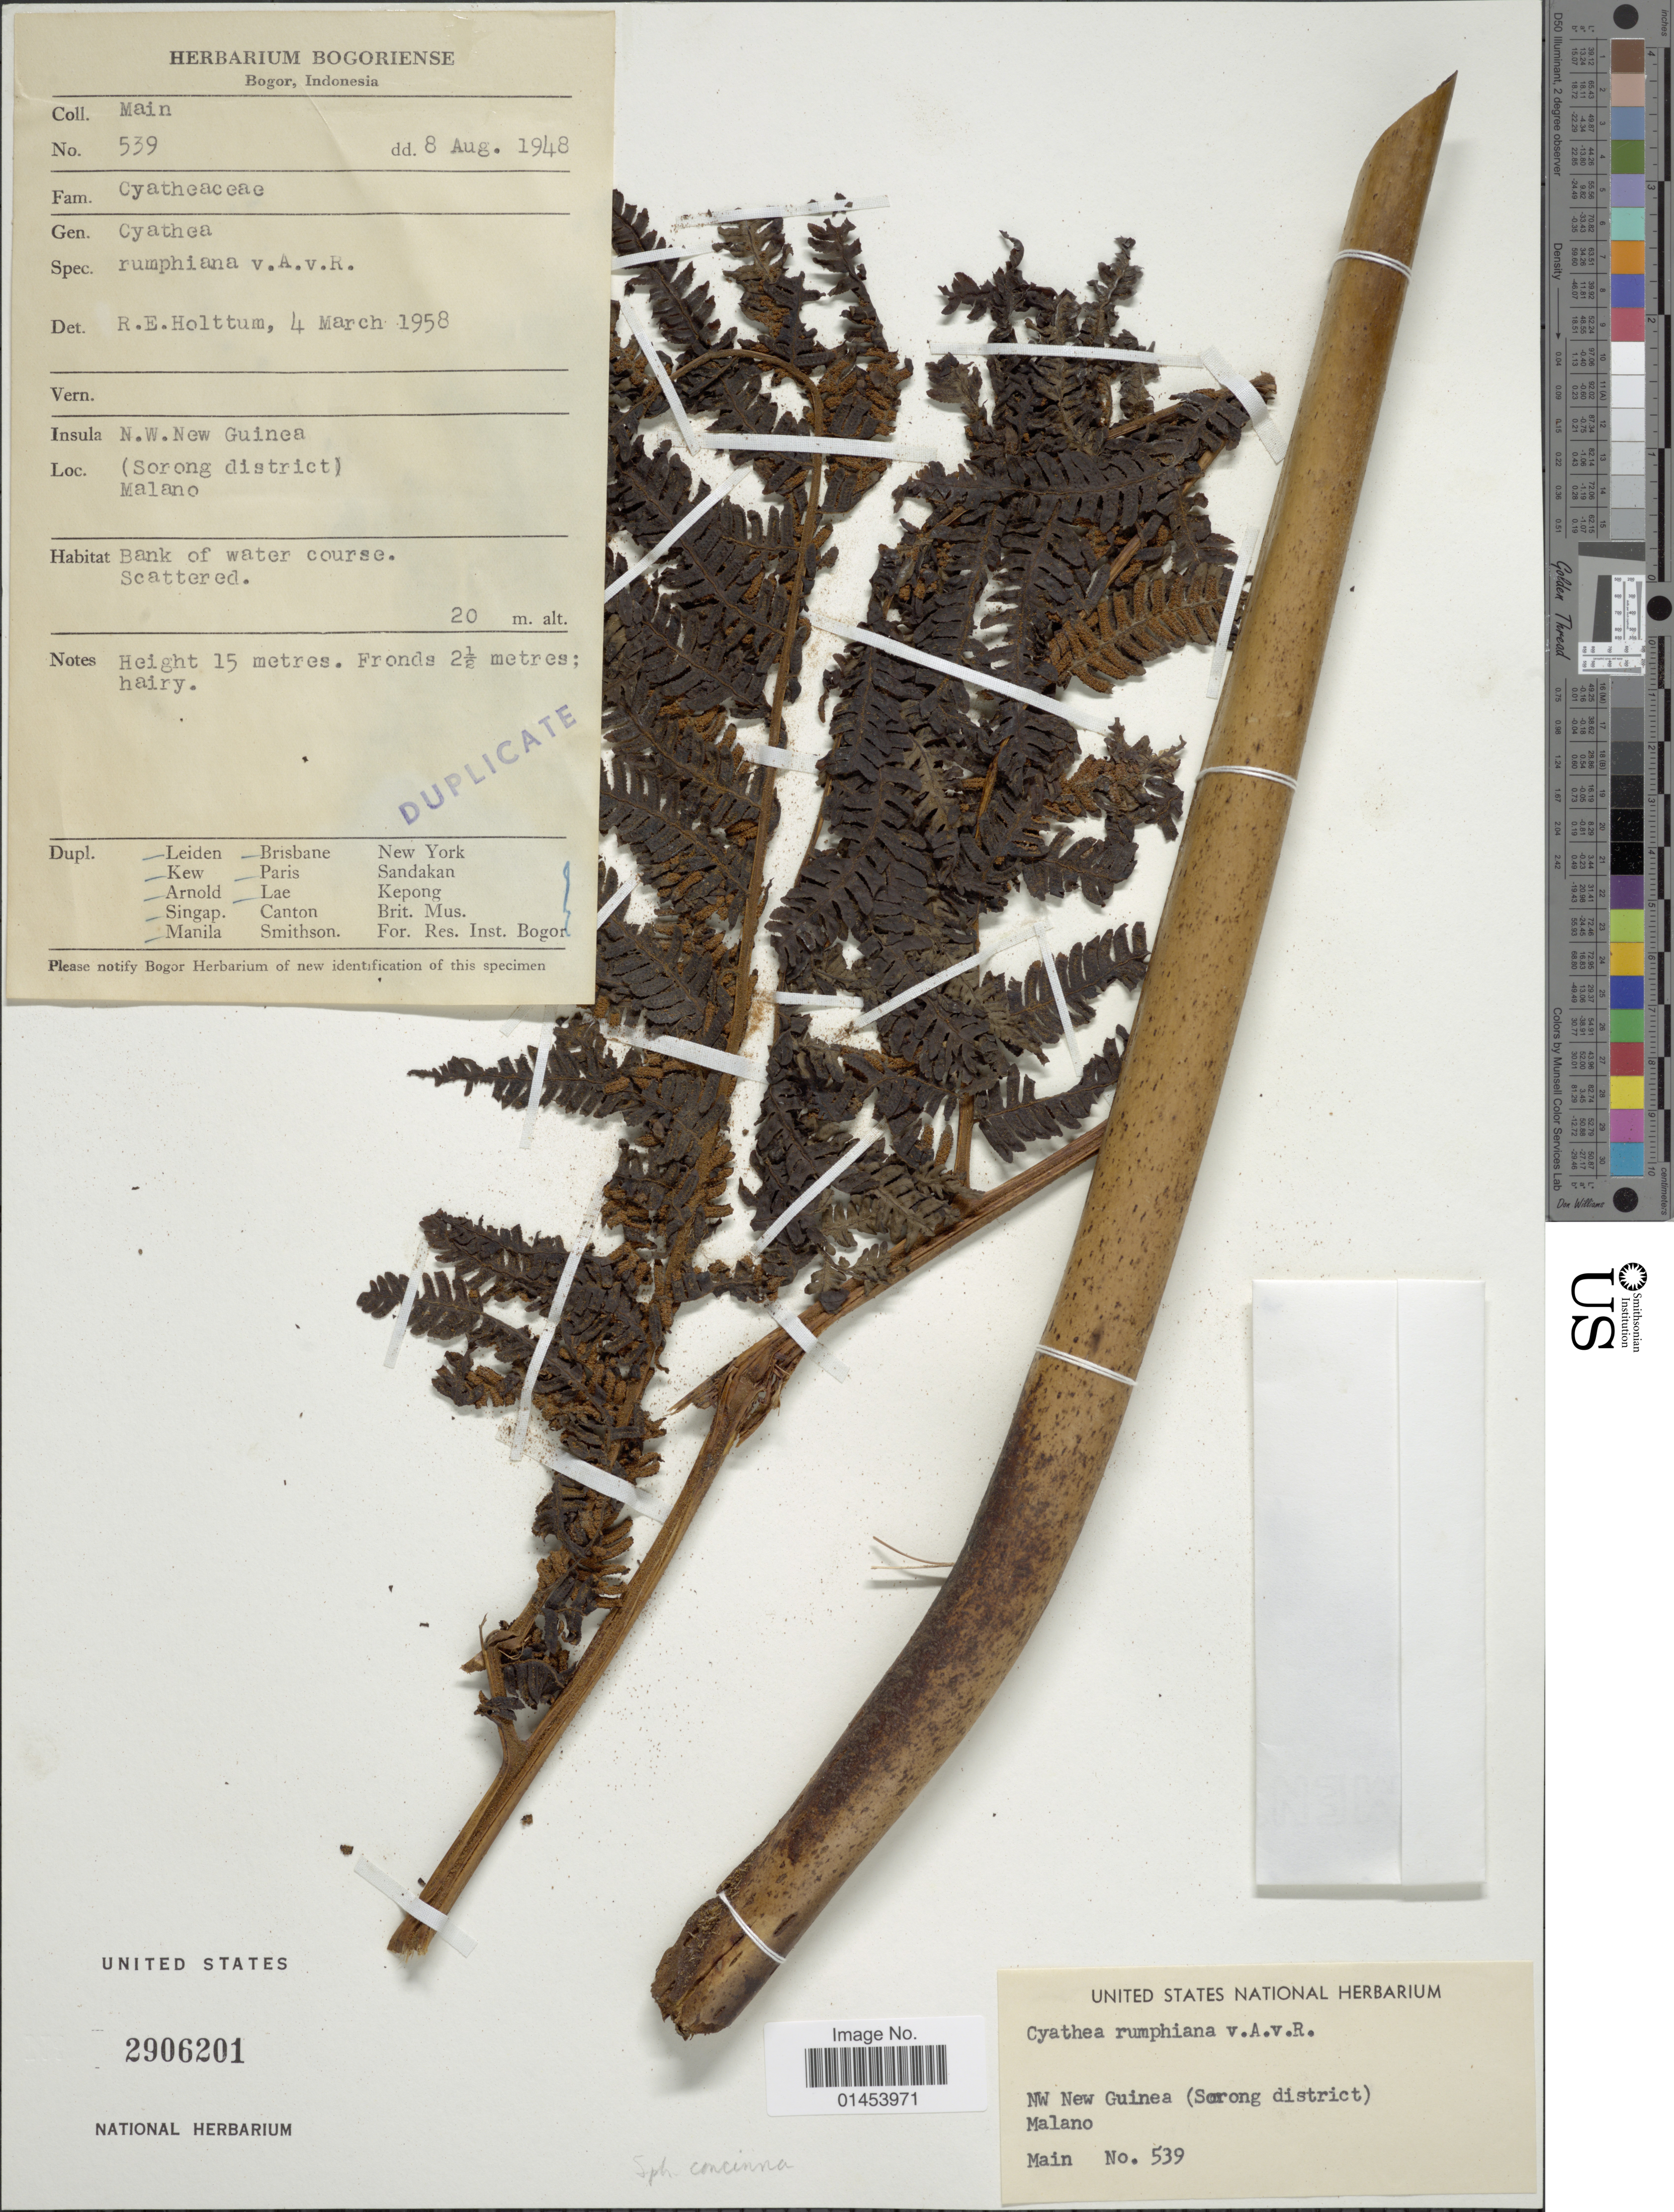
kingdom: Plantae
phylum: Tracheophyta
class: Polypodiopsida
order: Cyatheales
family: Cyatheaceae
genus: Cyathea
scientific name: Cyathea rumphiana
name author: (Alderw.) Merr.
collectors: -. Main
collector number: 539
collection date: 1948-08-08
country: Indonesia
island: New Guinea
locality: Bogor. Insula N.W. New Guinea. (Sorong district) Malano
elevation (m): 20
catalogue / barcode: US 2906201